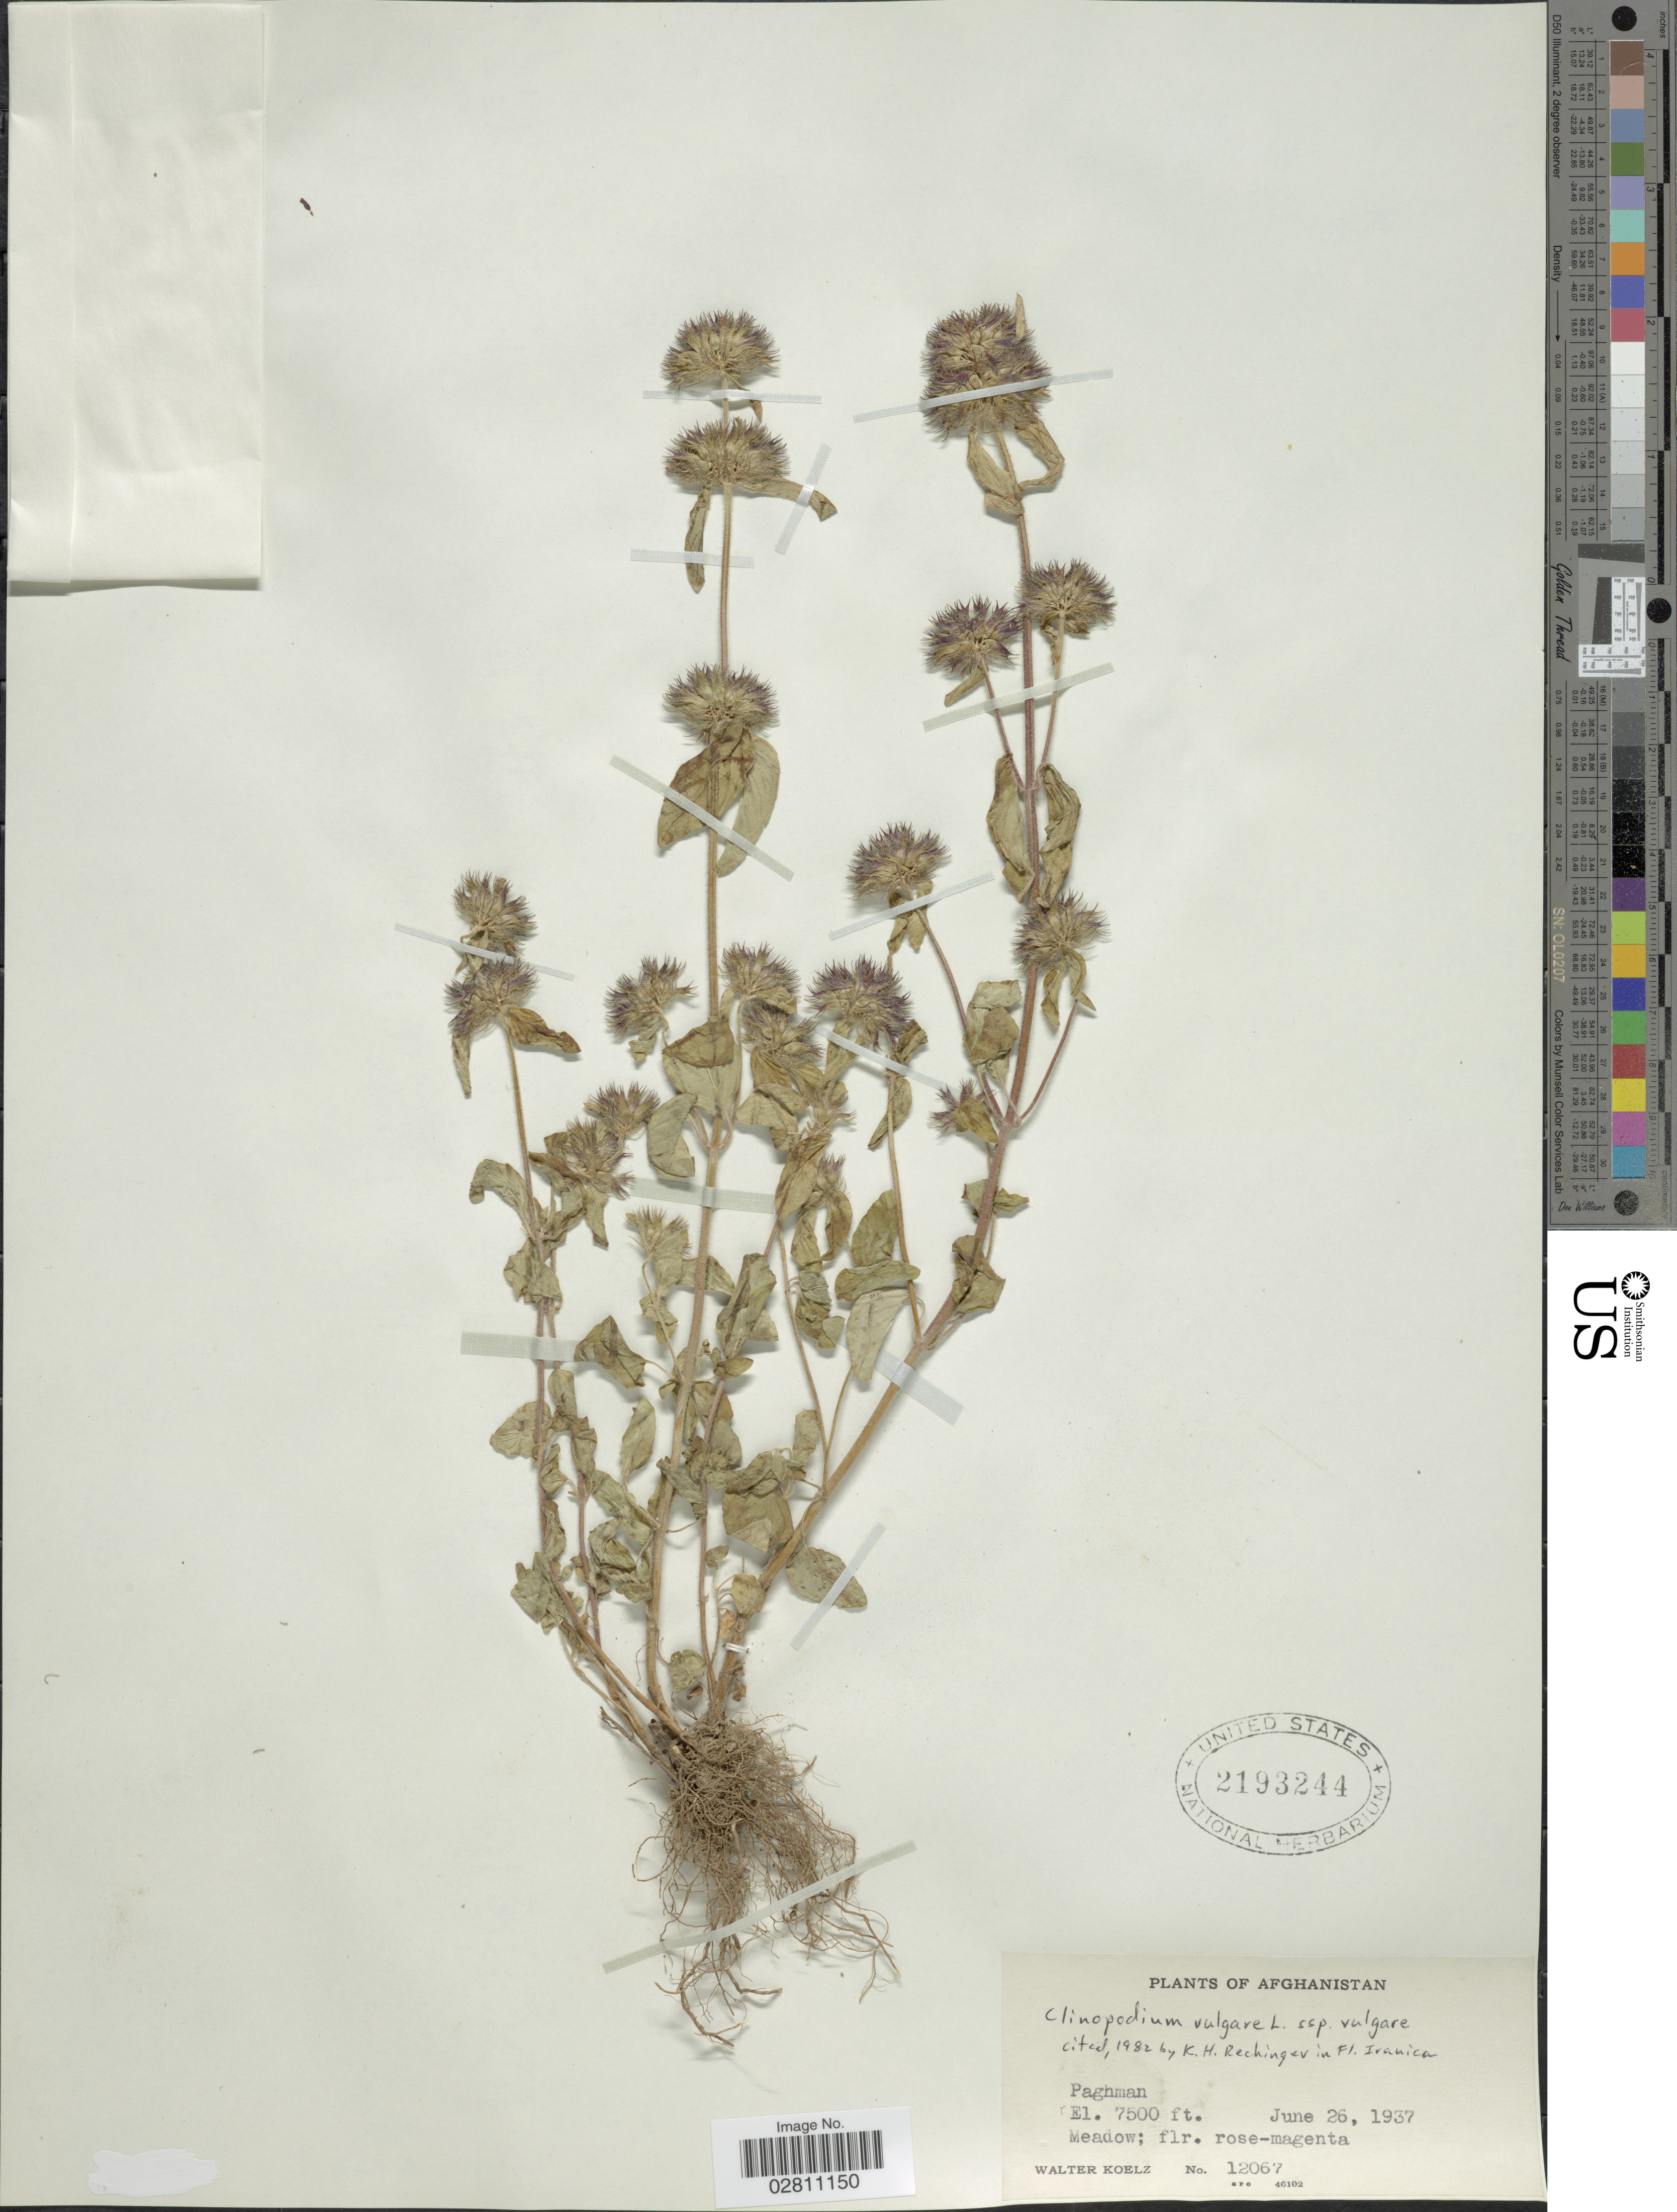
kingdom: Plantae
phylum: Tracheophyta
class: Magnoliopsida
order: Lamiales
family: Lamiaceae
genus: Clinopodium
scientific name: Clinopodium vulgare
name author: L.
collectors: W. N. Koelz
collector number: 12067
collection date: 1937-06-26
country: Afghanistan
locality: Paghman.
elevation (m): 2286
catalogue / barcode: US 2193244